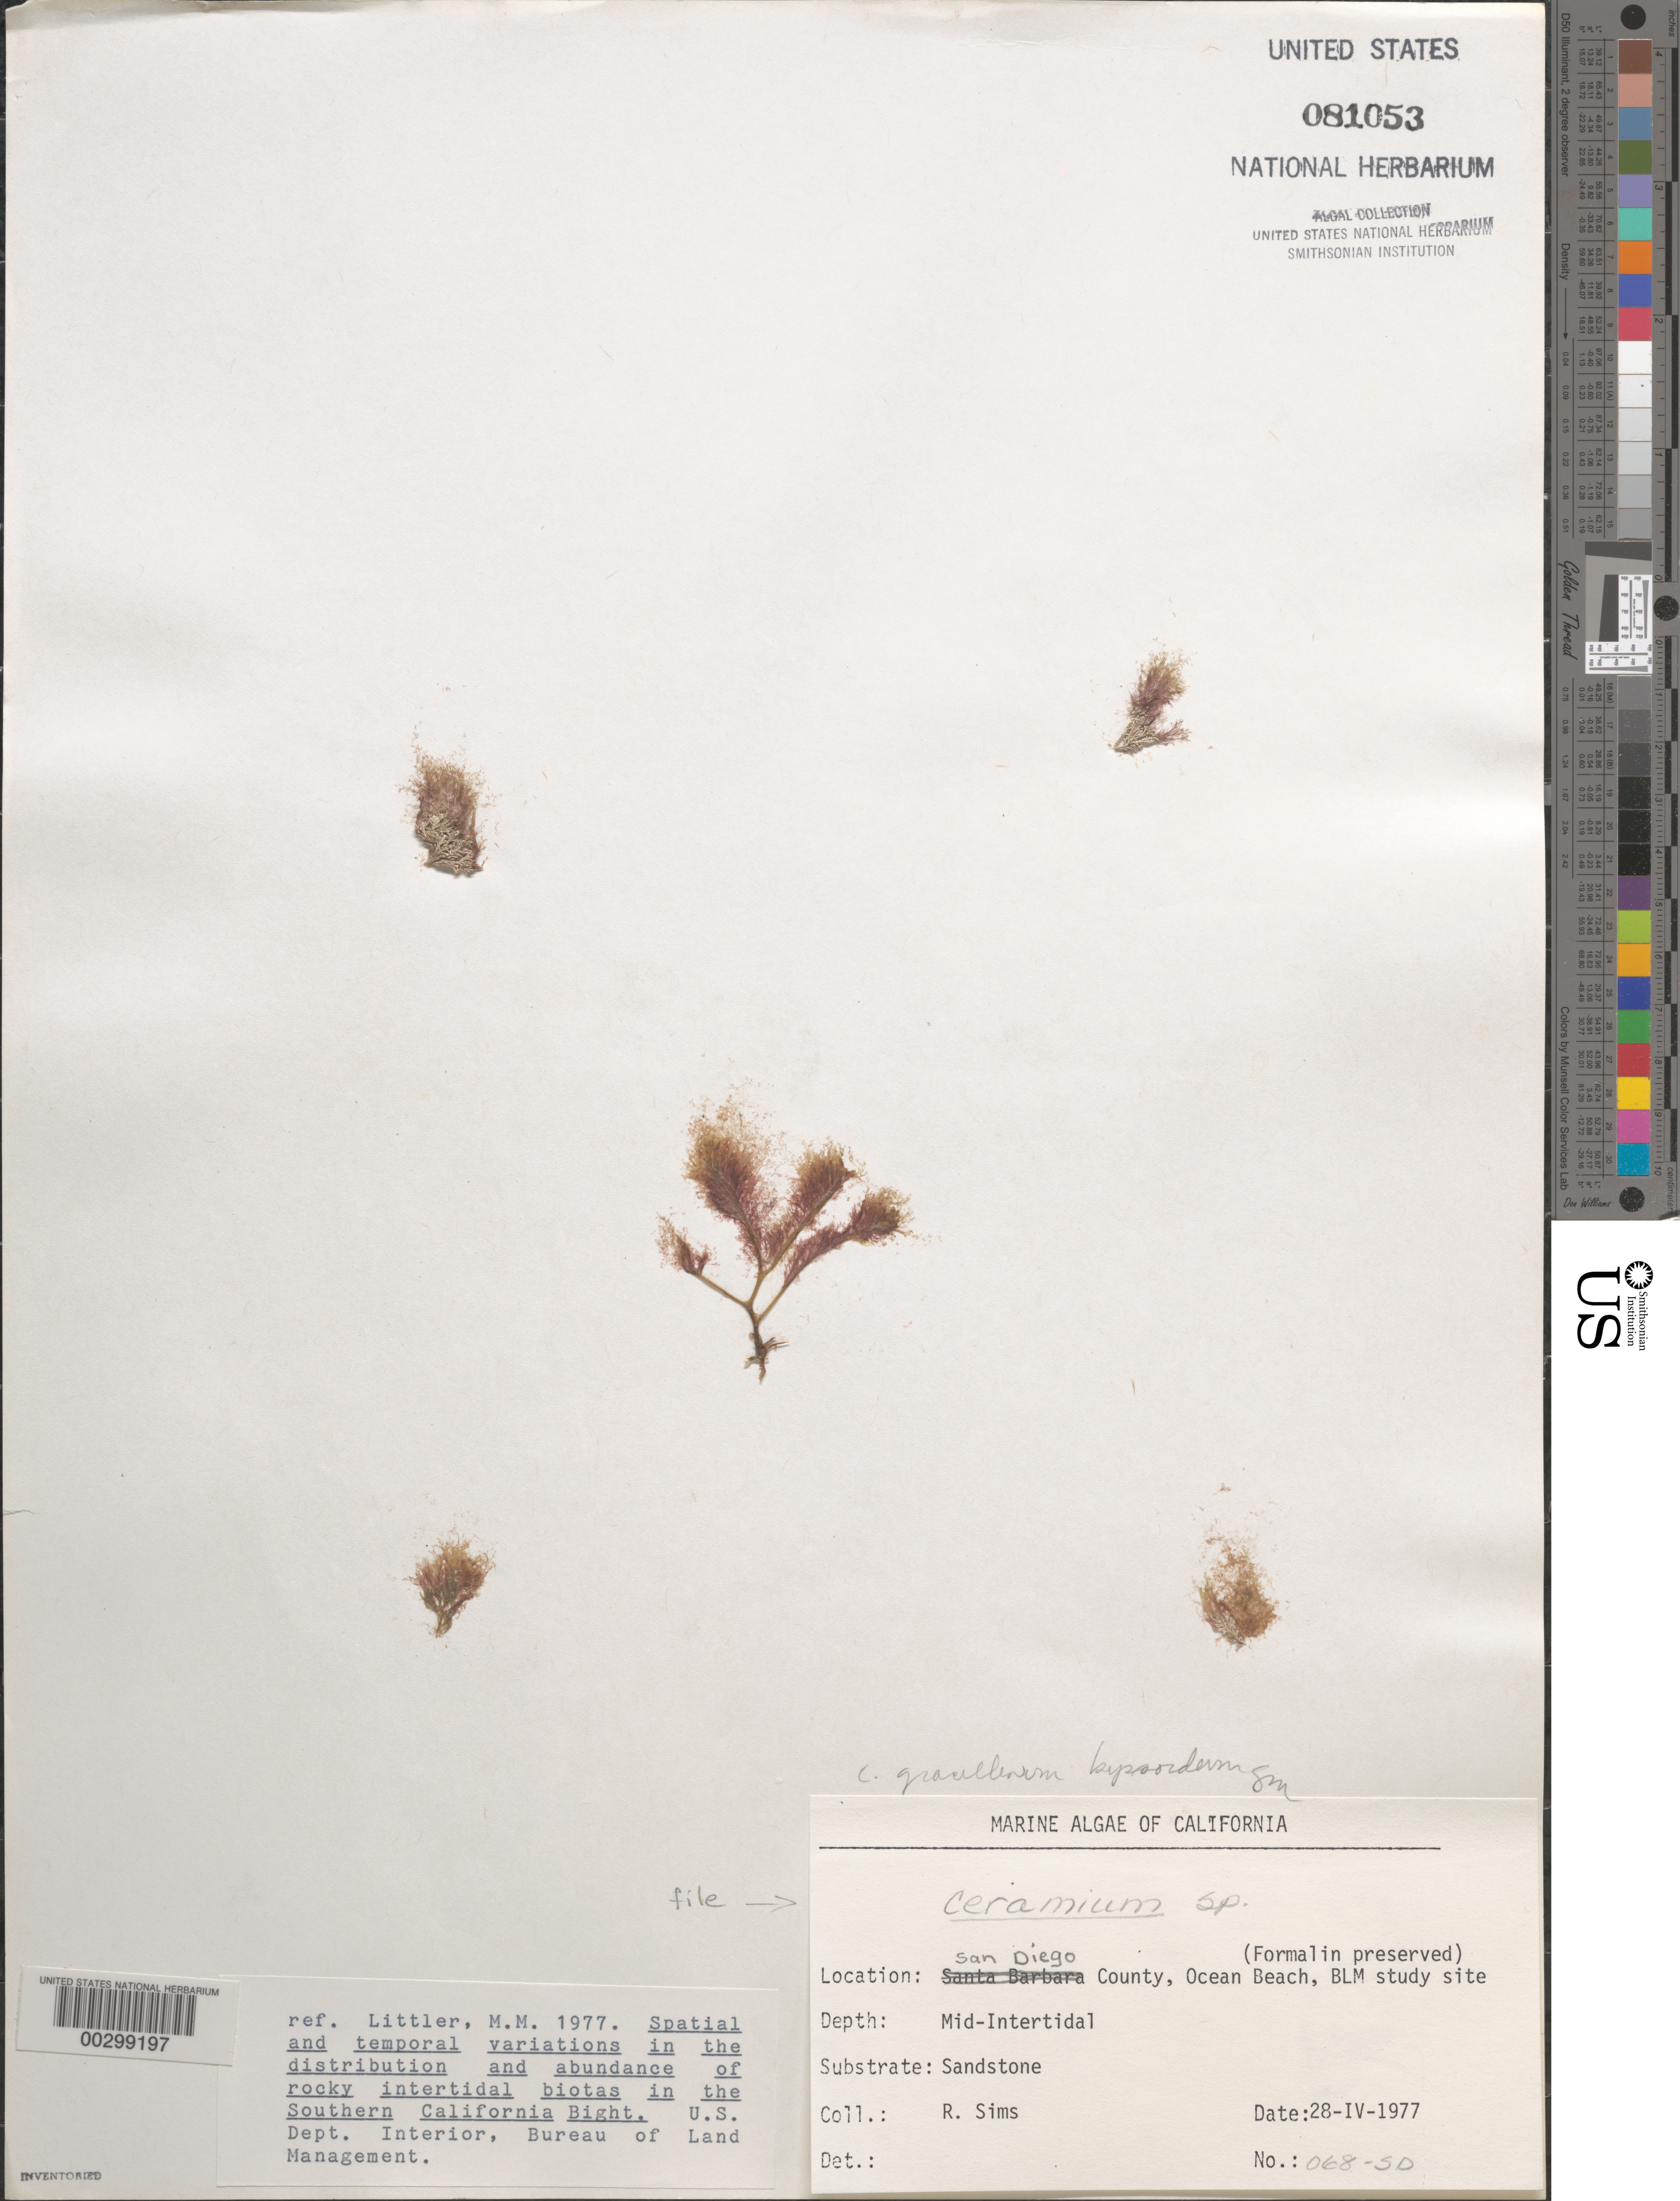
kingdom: Plantae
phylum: Rhodophyta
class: Florideophyceae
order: Ceramiales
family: Ceramiaceae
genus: Ceramium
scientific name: Ceramium sp.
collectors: R. H. Sims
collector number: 068-sd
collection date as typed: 28 Apr 1977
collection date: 1977-04-28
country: United States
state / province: California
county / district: San Diego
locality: End of Del Monte Street, Ocean Beach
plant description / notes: BLM-SOCALBIGHT Rocky Intertidal Survey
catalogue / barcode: US 81053